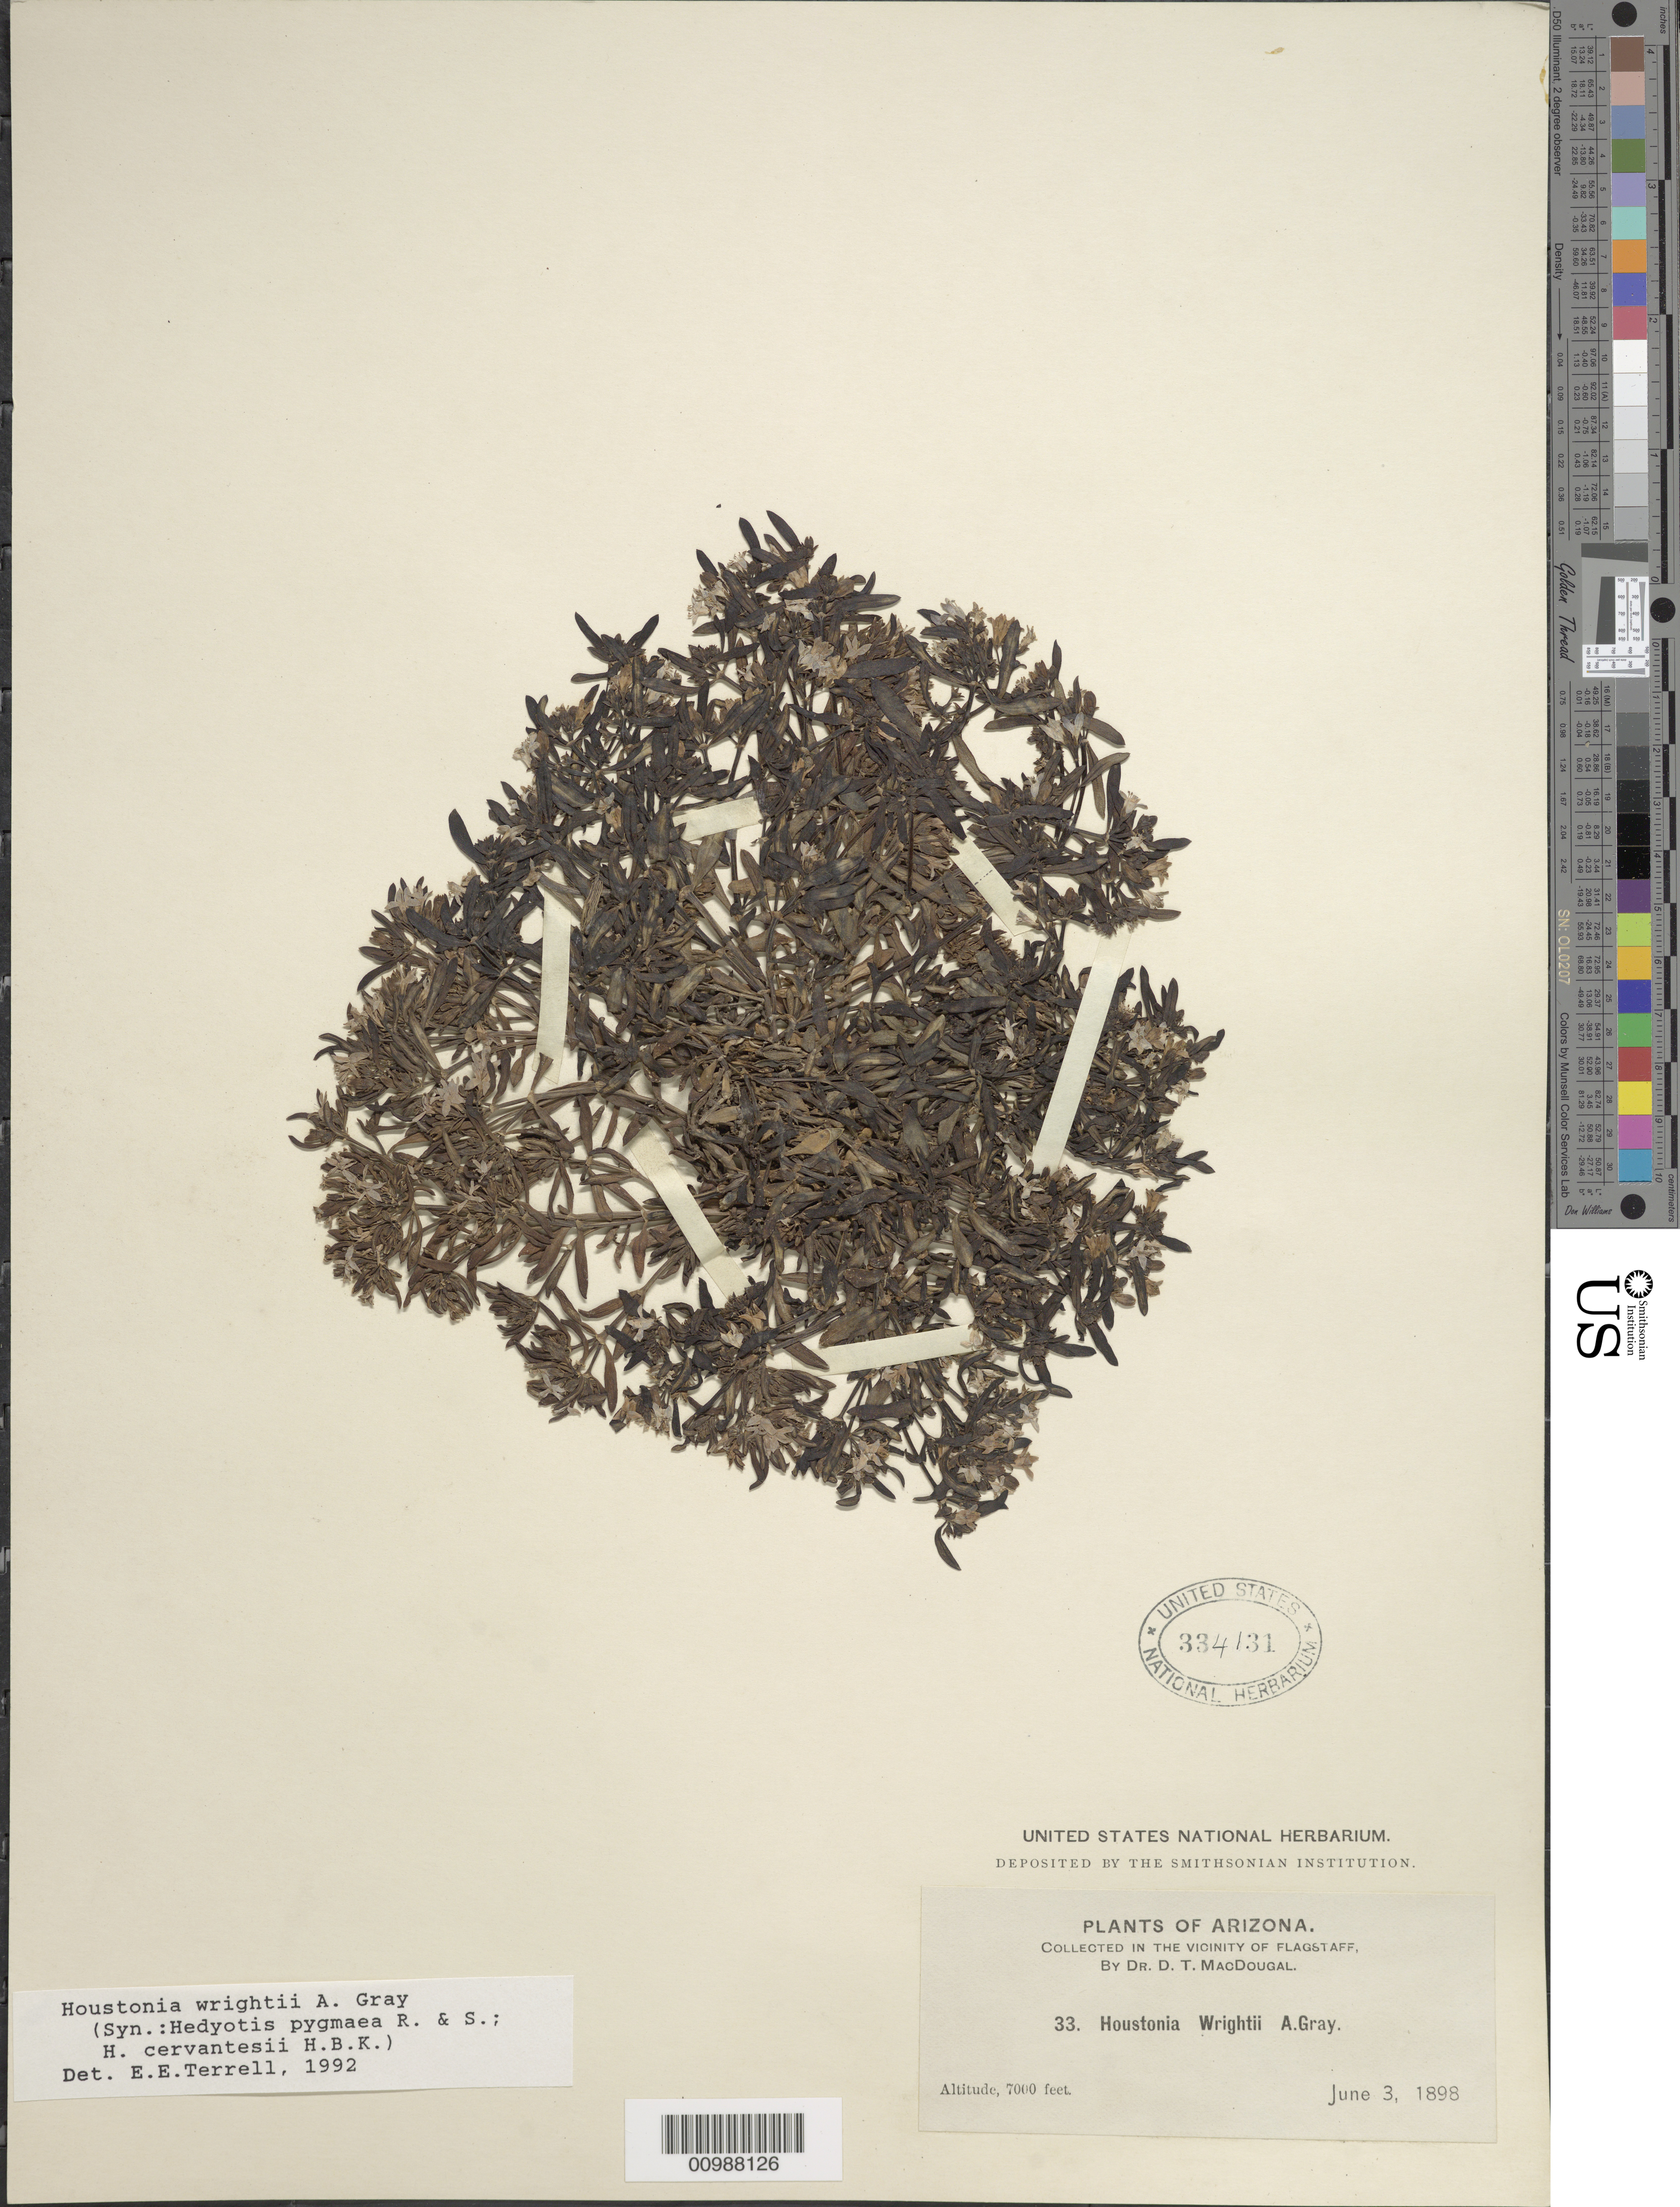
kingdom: Plantae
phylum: Tracheophyta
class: Magnoliopsida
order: Gentianales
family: Rubiaceae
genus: Houstonia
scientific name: Houstonia wrightii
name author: (A. Gray) A. Gray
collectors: D. T. MacDougal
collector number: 33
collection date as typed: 03 Jun 1898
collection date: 1898-06-03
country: United States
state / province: Arizona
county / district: Coconino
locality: Flagstaff.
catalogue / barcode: US 334131